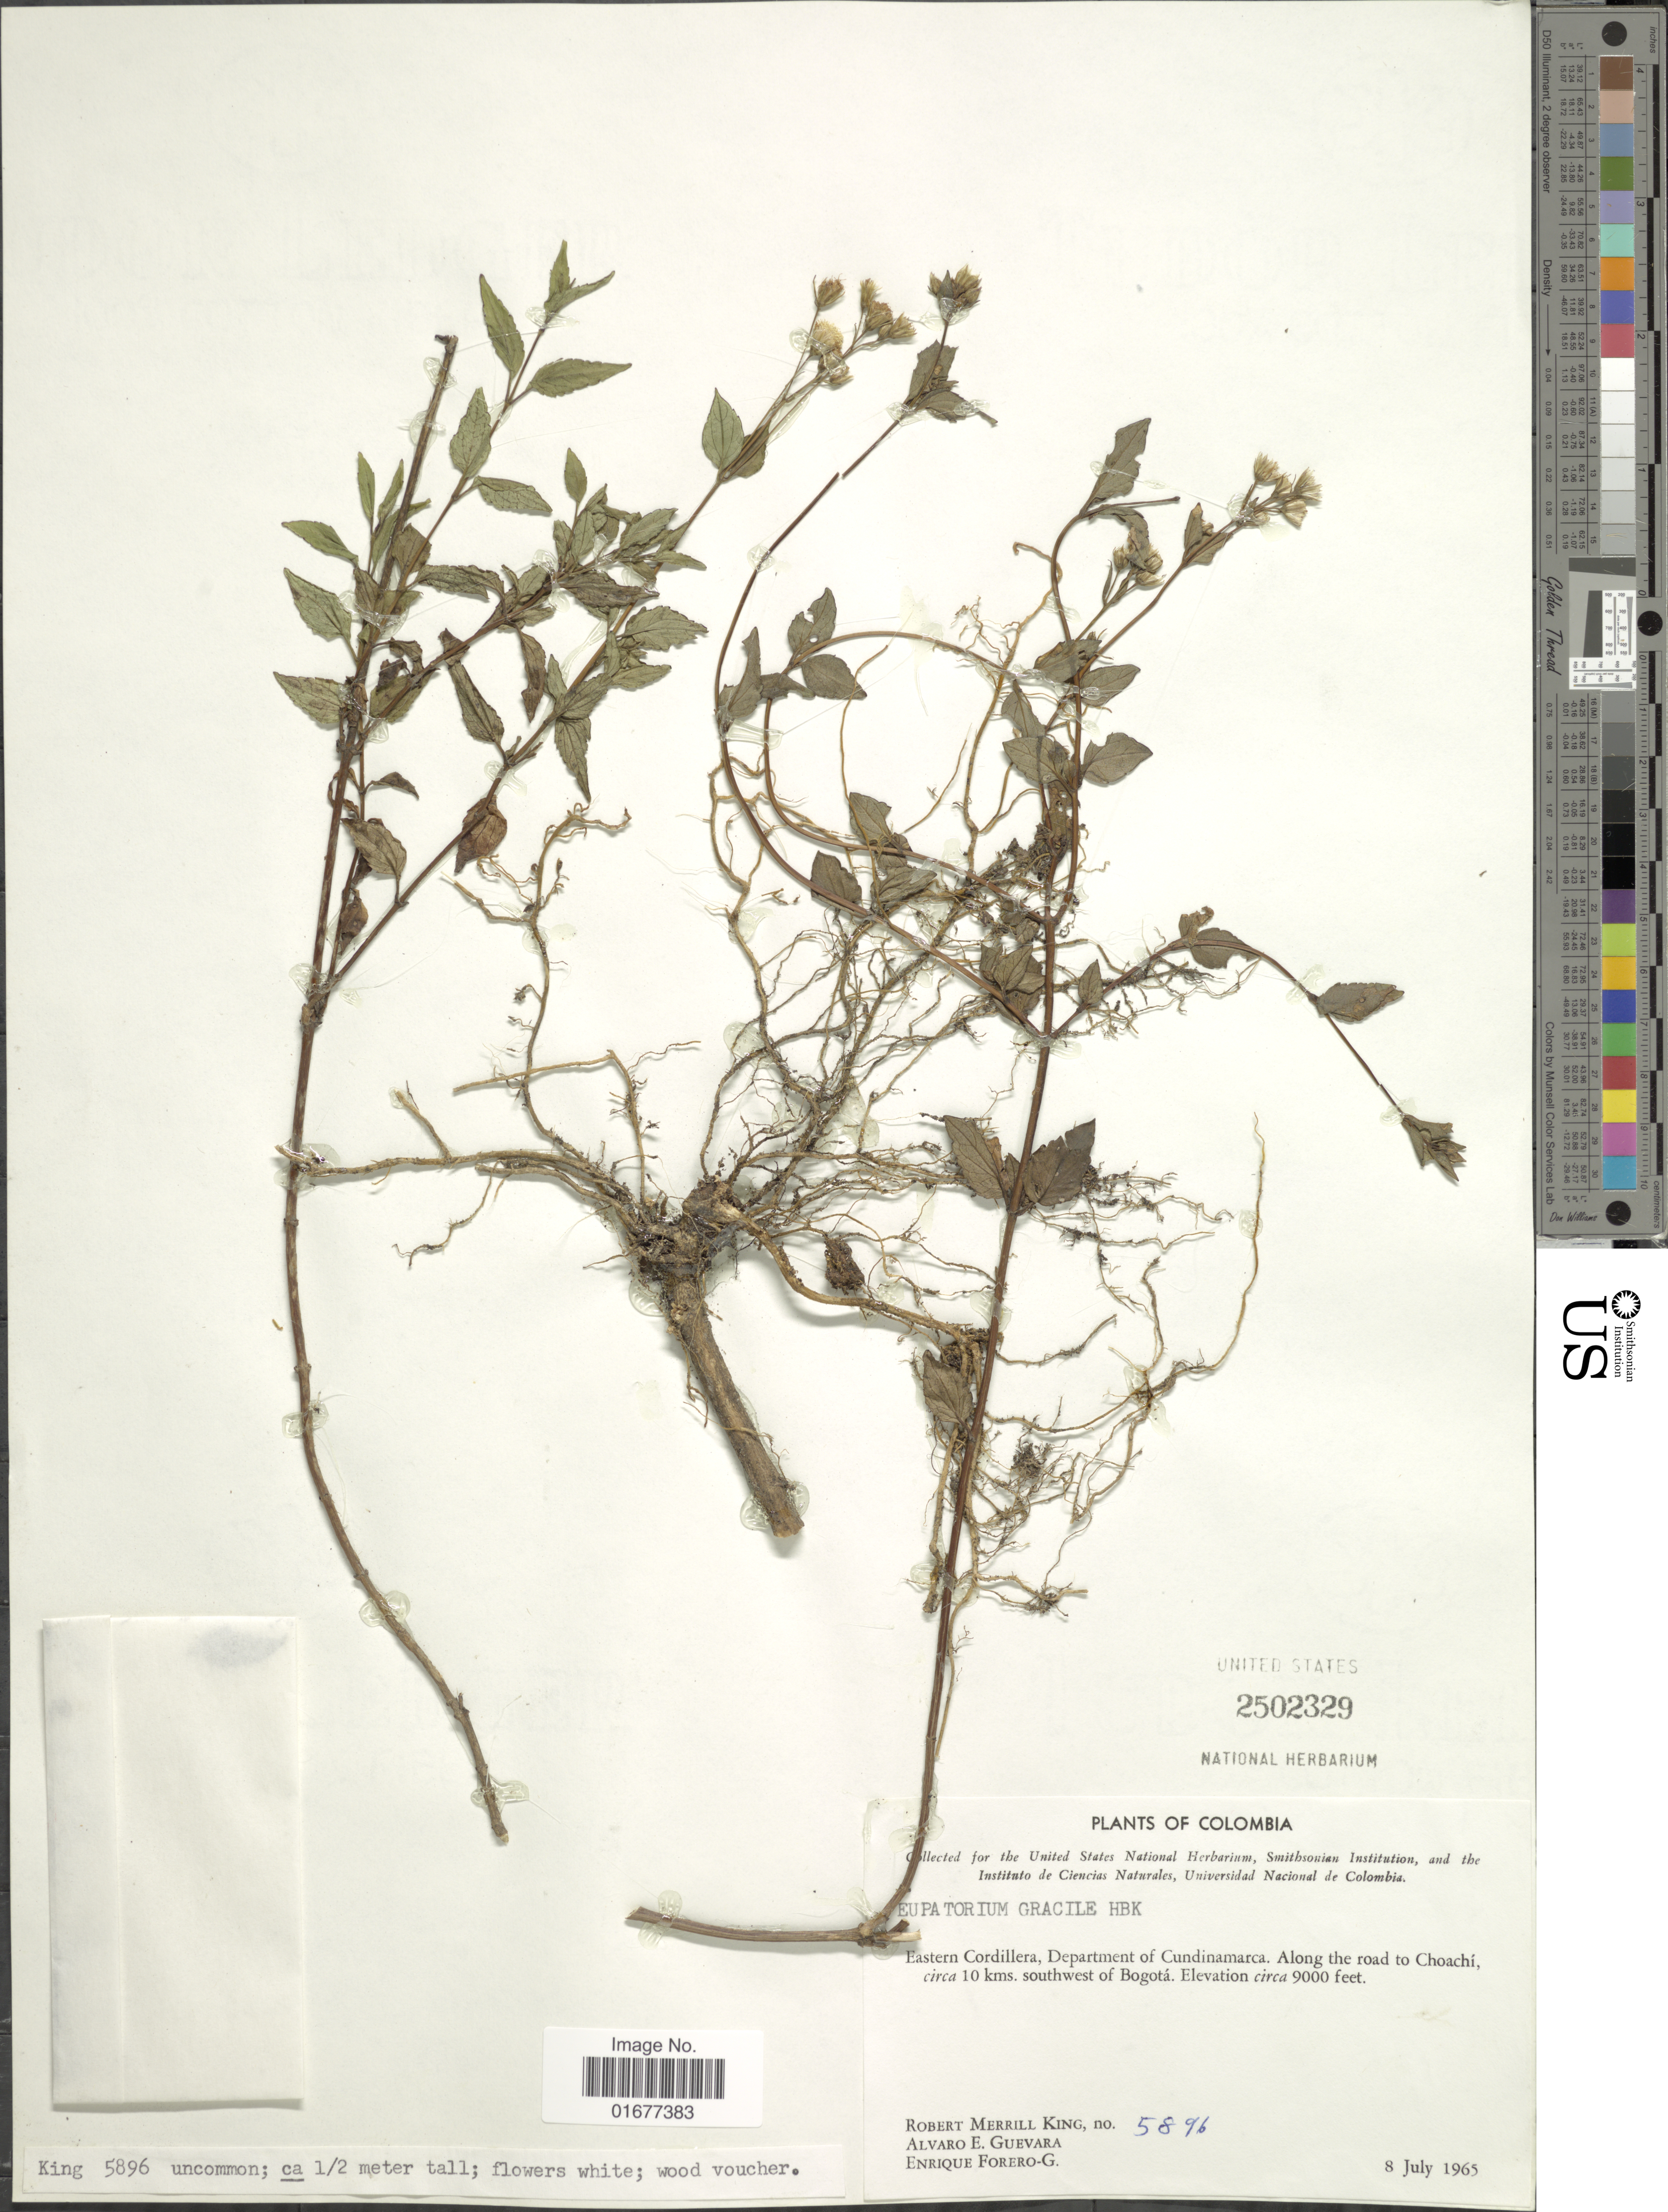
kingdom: Plantae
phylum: Tracheophyta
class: Magnoliopsida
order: Asterales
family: Asteraceae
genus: Ageratina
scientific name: Ageratina gracilis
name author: (Kunth) R.M. King & H. Rob.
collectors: R. M. King, A. E. Guevara & E. Forero G.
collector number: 5896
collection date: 1965-07-08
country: Colombia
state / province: Cundinamarca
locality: Eastern Cordillera, along the road to Choachi, circa 10 kms. southwest of Bogota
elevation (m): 2743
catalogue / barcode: US 2502329